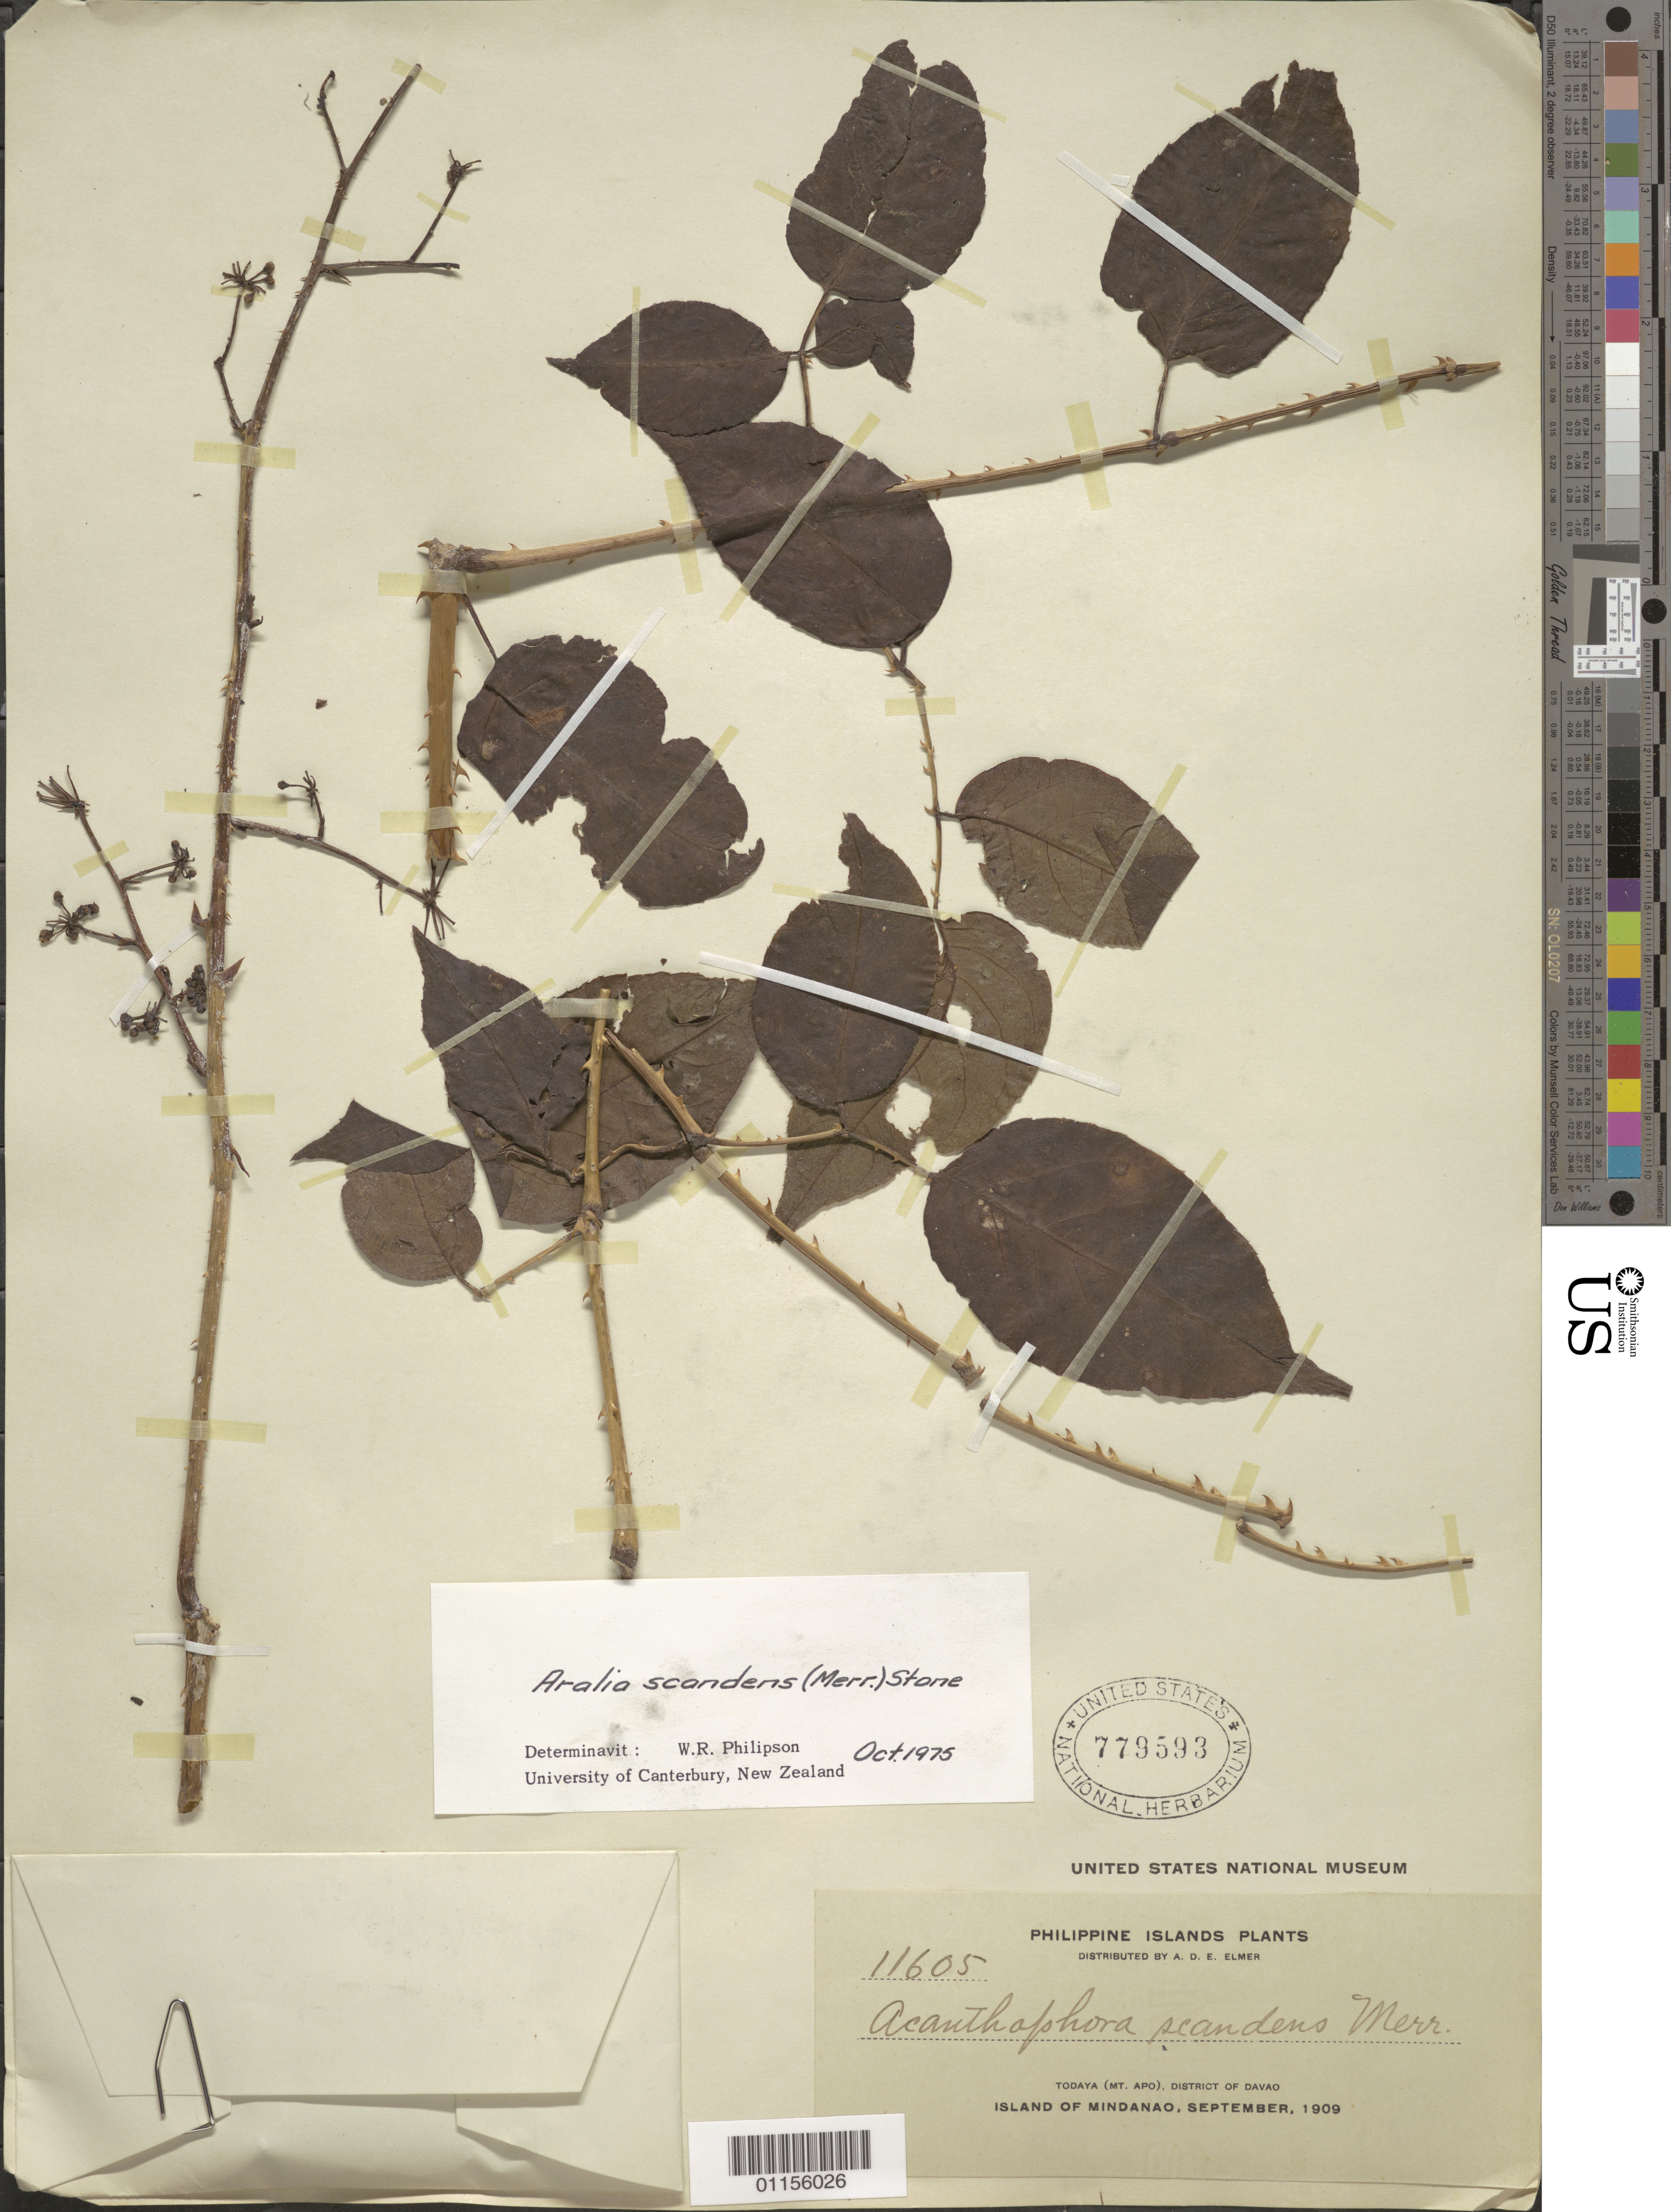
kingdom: Plantae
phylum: Tracheophyta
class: Magnoliopsida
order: Apiales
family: Araliaceae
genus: Aralia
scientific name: Aralia scandens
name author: (Merr.) Ha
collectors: A. D. E. Elmer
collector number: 11605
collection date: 1909-09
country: Philippines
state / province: Davao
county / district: Davao del Sur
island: Mindanao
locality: Todaya, Mt Apo.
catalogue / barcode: US 779593